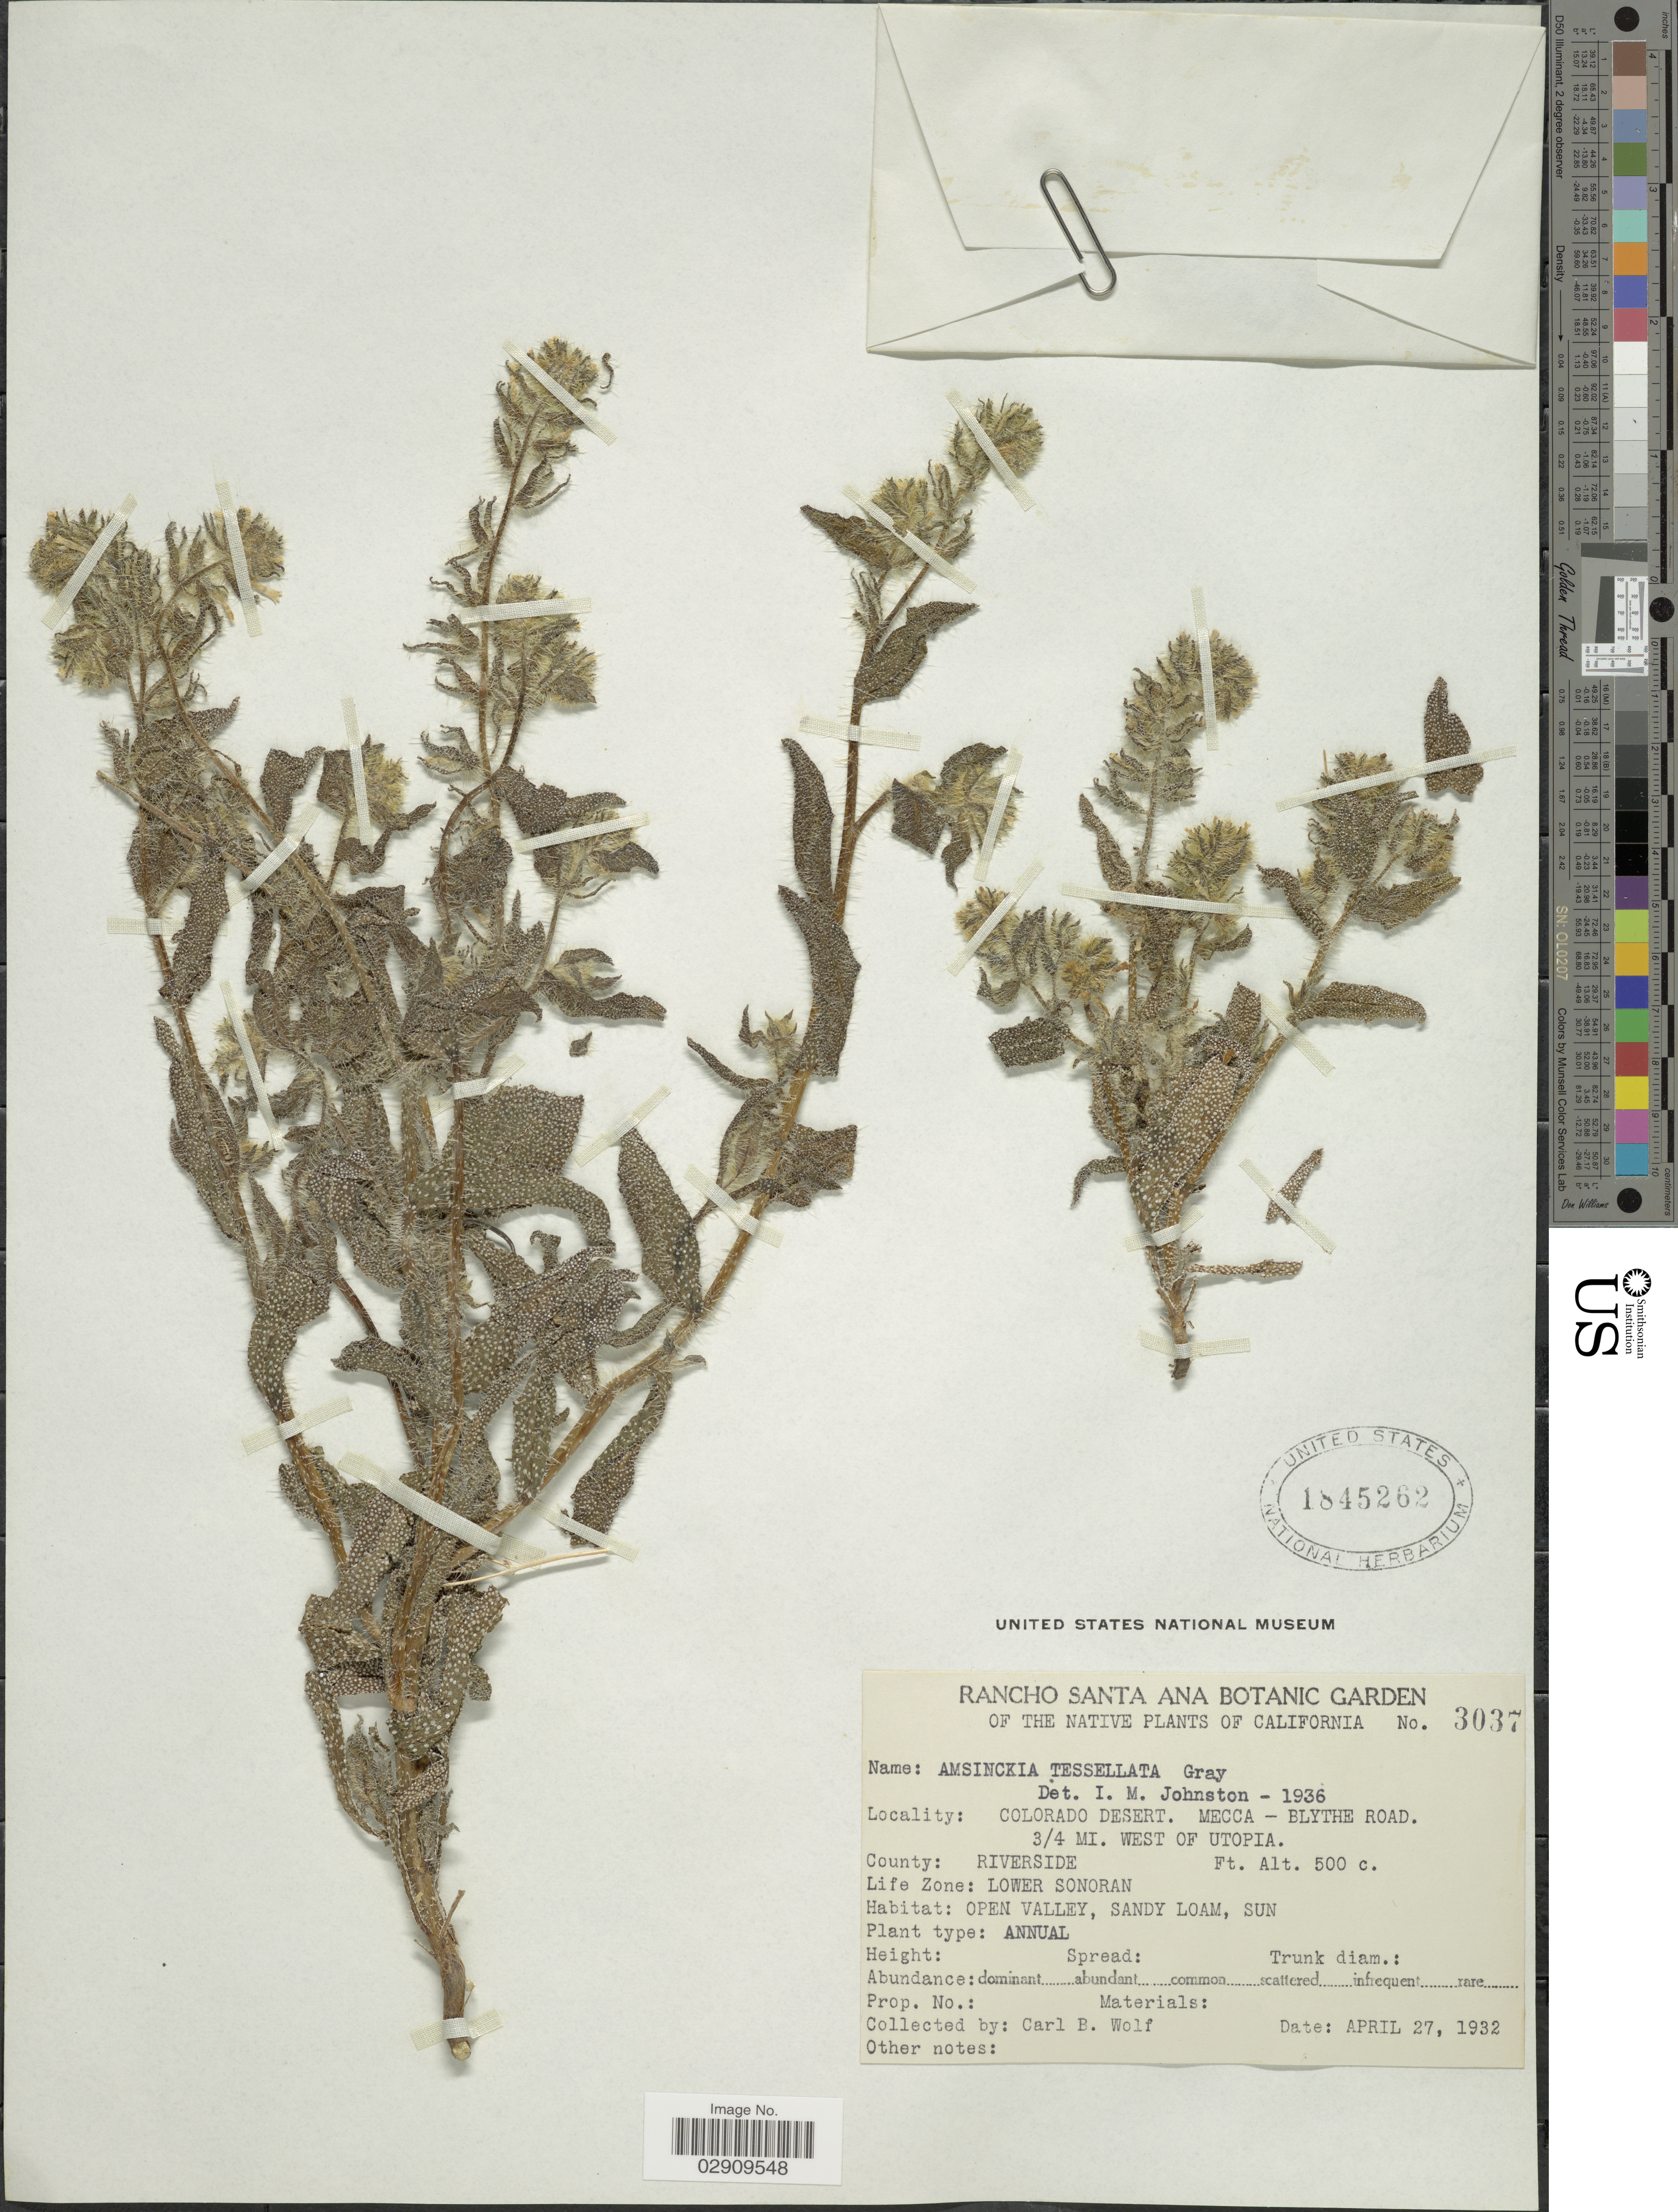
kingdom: Plantae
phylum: Tracheophyta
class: Magnoliopsida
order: Boraginales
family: Boraginaceae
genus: Amsinckia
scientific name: Amsinckia tessellata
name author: A. Gray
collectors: C. B. Wolf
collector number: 3037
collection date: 1932-04-27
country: United States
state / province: Colorado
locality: Colorado Desert. Mecca-Blythe Road. 3/4 mi. West of Utopia. County: Riverside. Life: Lower Sonoran.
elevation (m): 152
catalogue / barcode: US 1845262